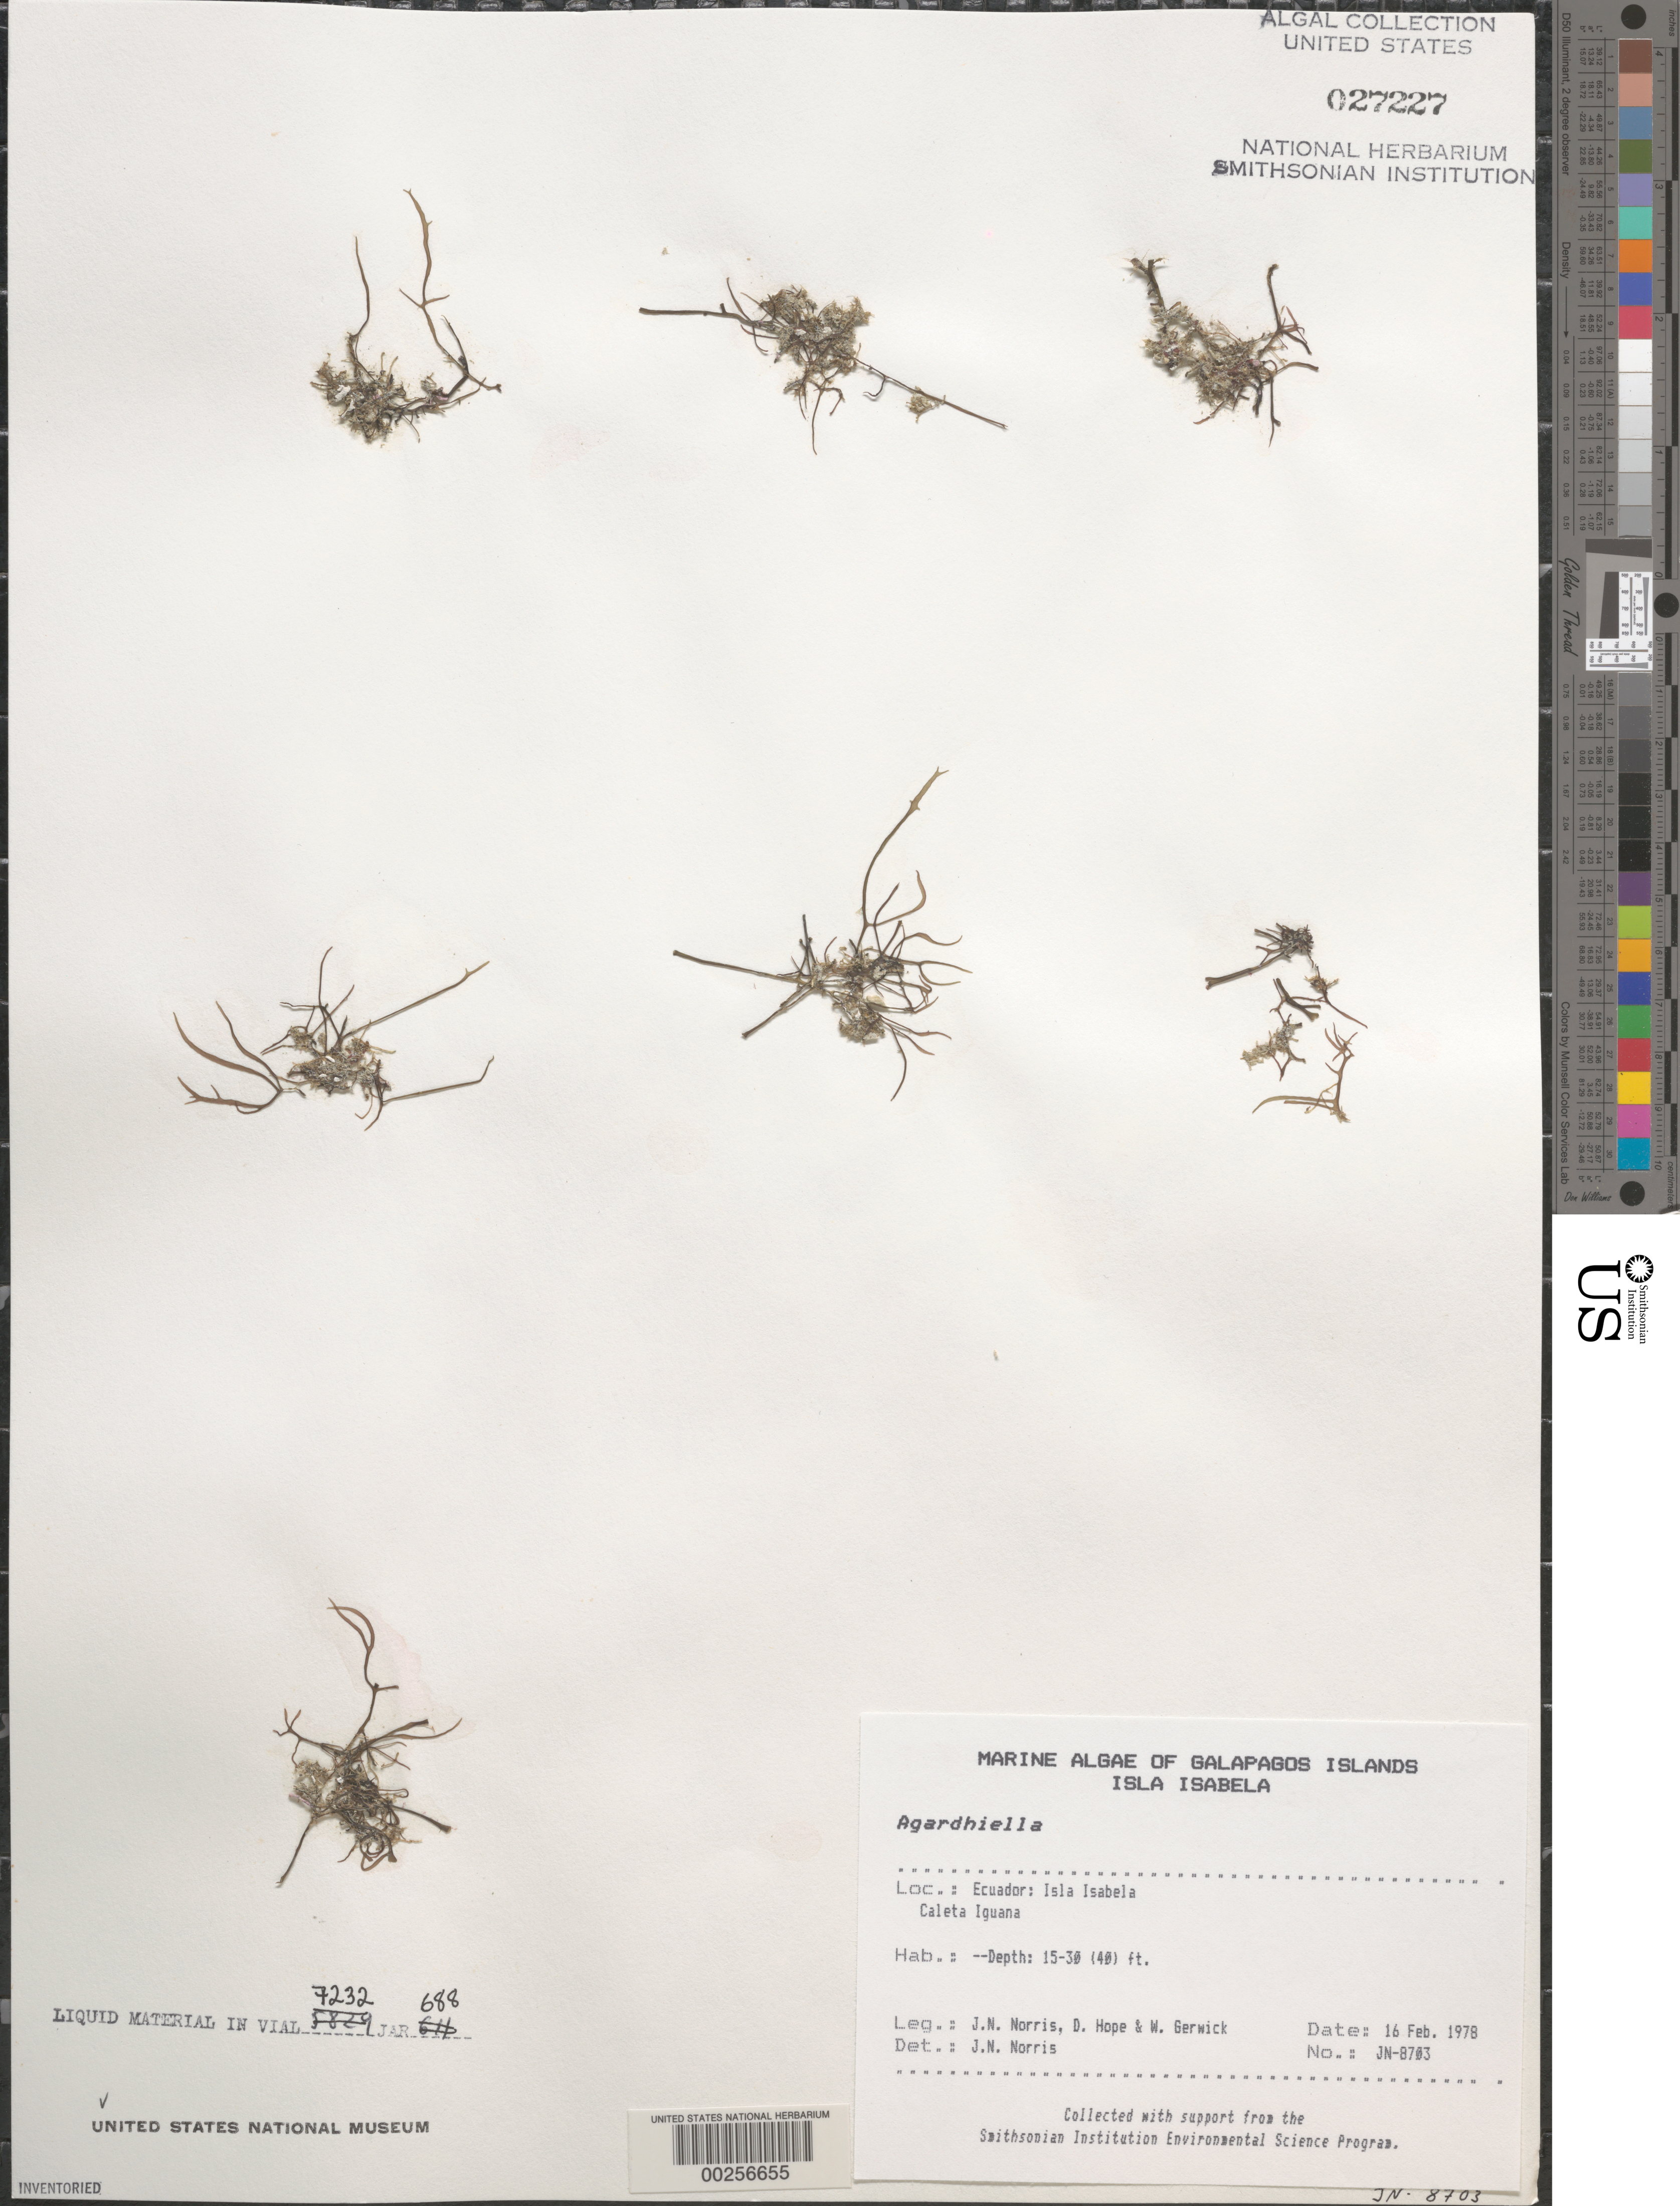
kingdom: Plantae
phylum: Rhodophyta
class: Florideophyceae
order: Gigartinales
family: Solieriaceae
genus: Agardhiella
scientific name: Agardhiella sp.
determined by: Norris, James N.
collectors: J. N. Norris, D. Hope & W. Gerwick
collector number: JN-8703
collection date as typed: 16 Feb 1978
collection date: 1978-02-16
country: Ecuador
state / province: Colón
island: Isabela [Albemarle]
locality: Caleta Iguana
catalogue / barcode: US 27227